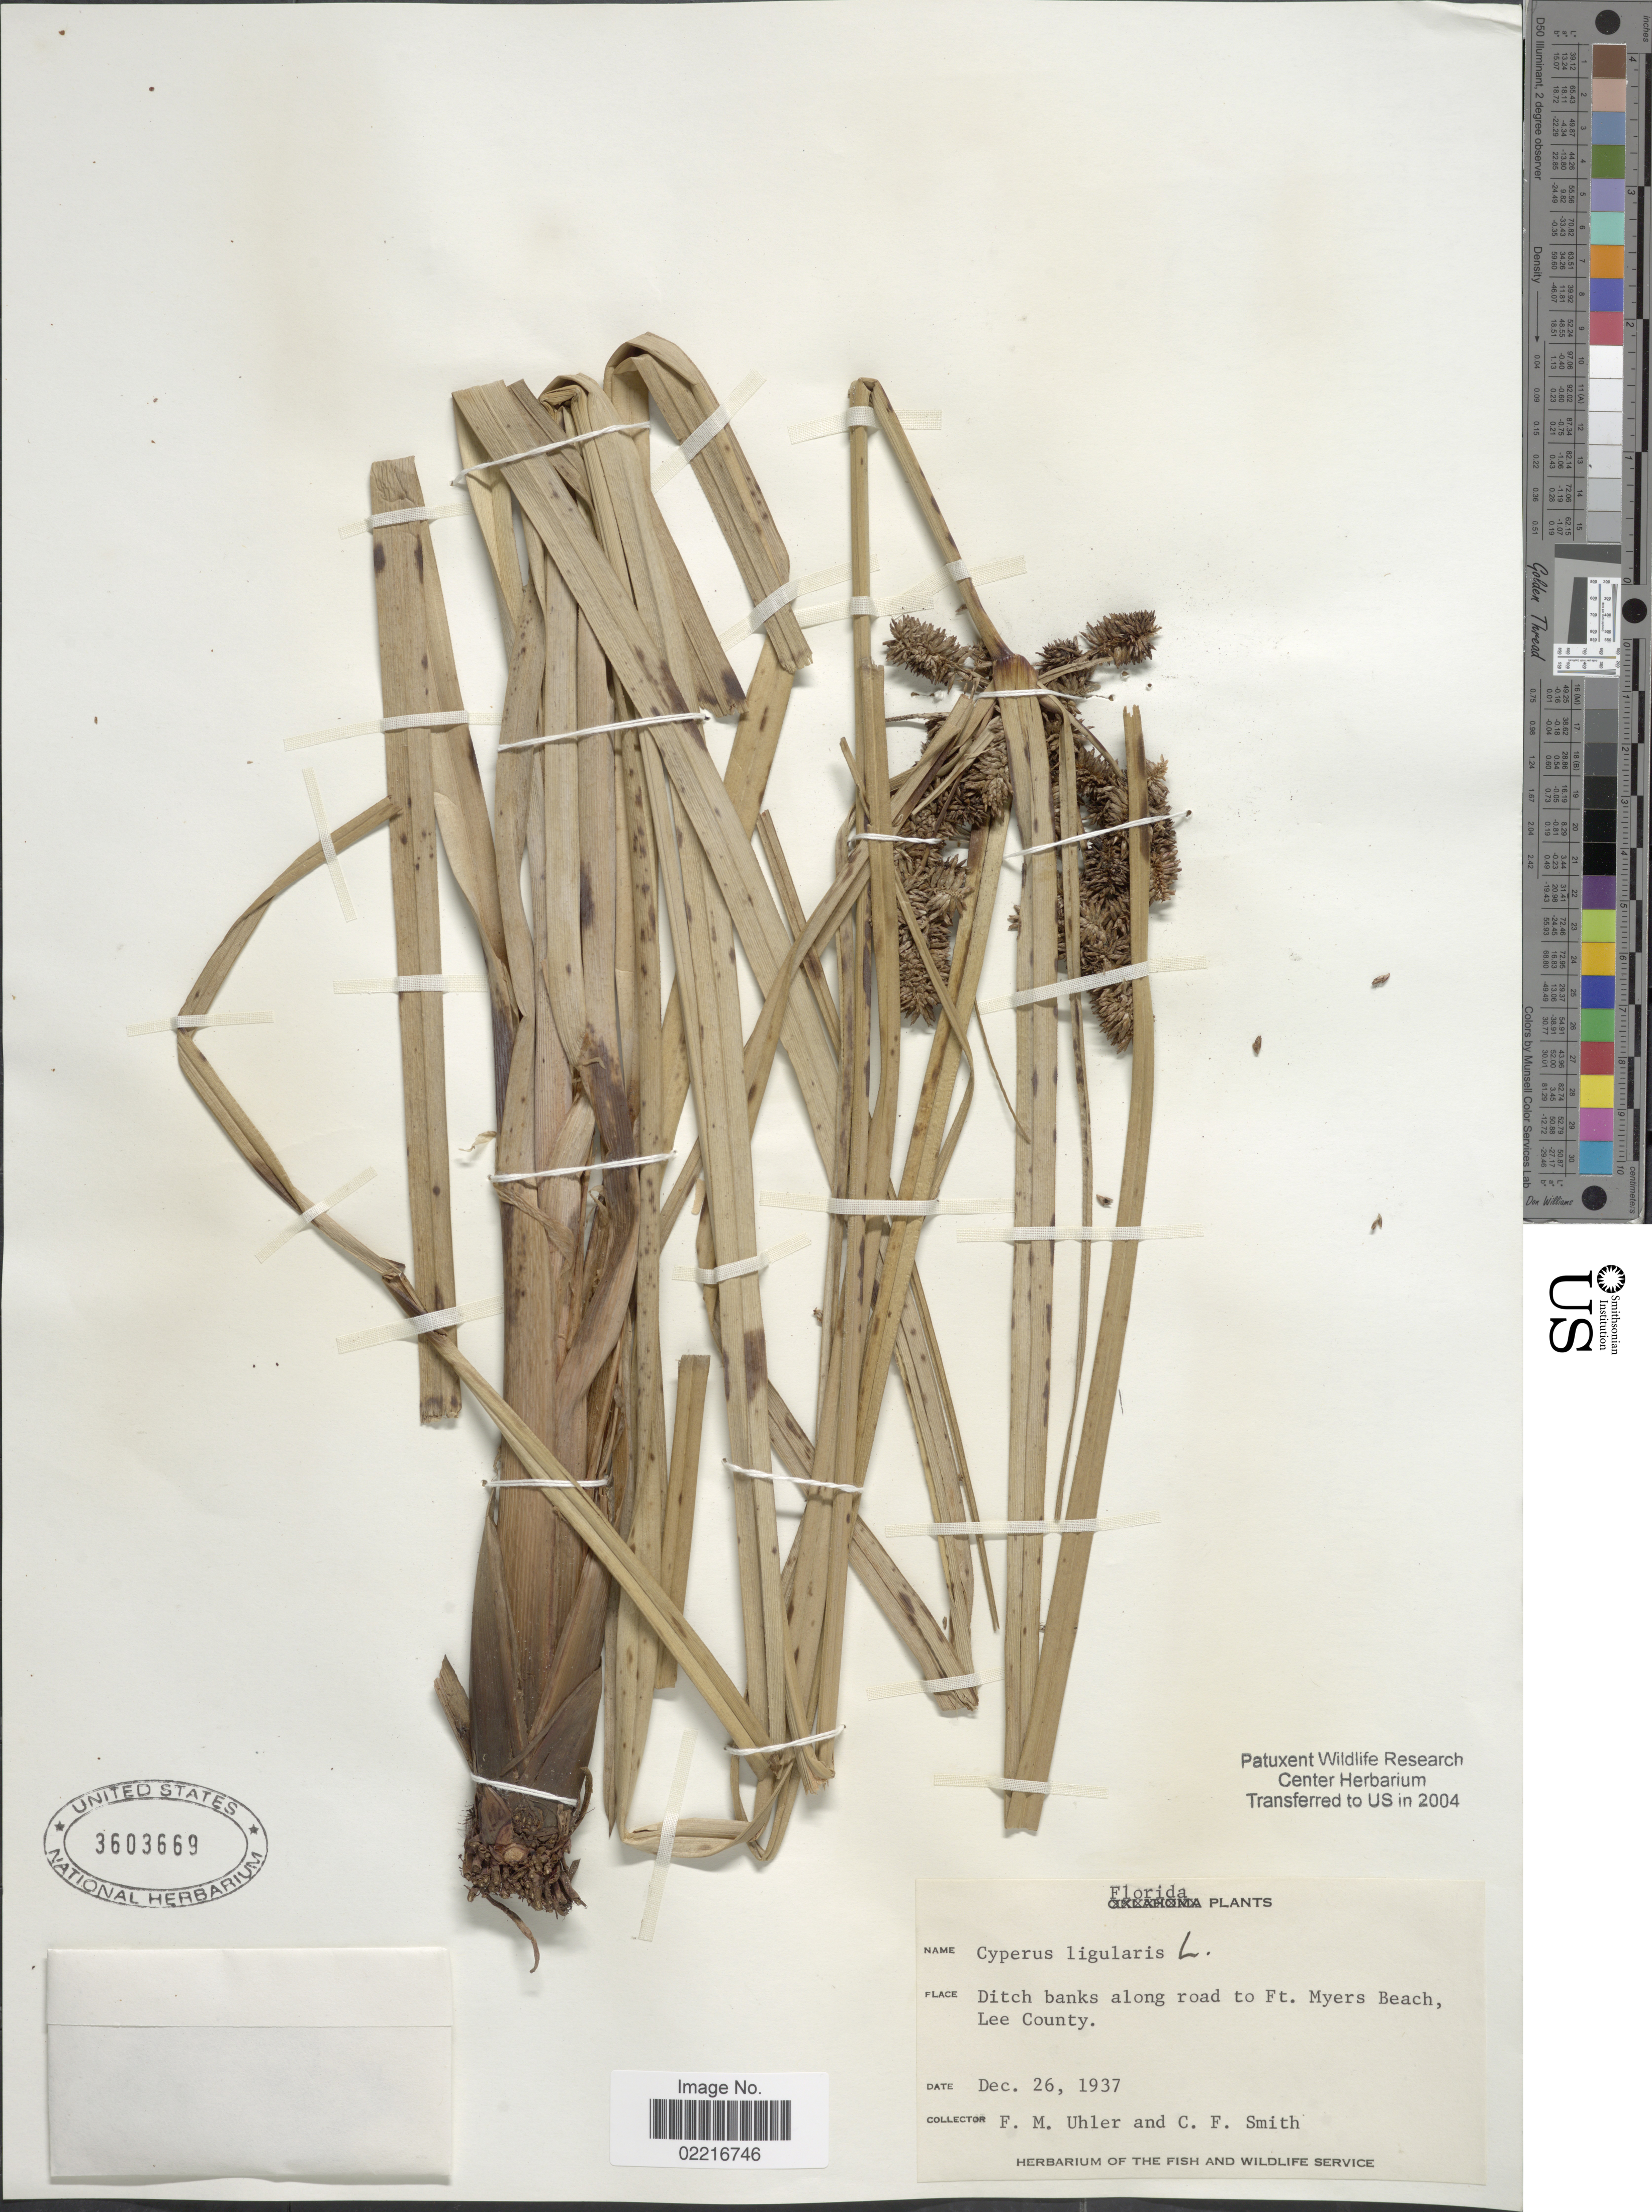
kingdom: Plantae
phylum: Tracheophyta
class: Liliopsida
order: Poales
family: Cyperaceae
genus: Cyperus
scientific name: Cyperus ligularis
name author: L.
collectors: F. M. Uhler & C. F. Smith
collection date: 1937-12-26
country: United States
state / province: Florida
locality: Ditch banks along road to Ft. Myers Beach, Lee County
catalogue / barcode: US 3603669